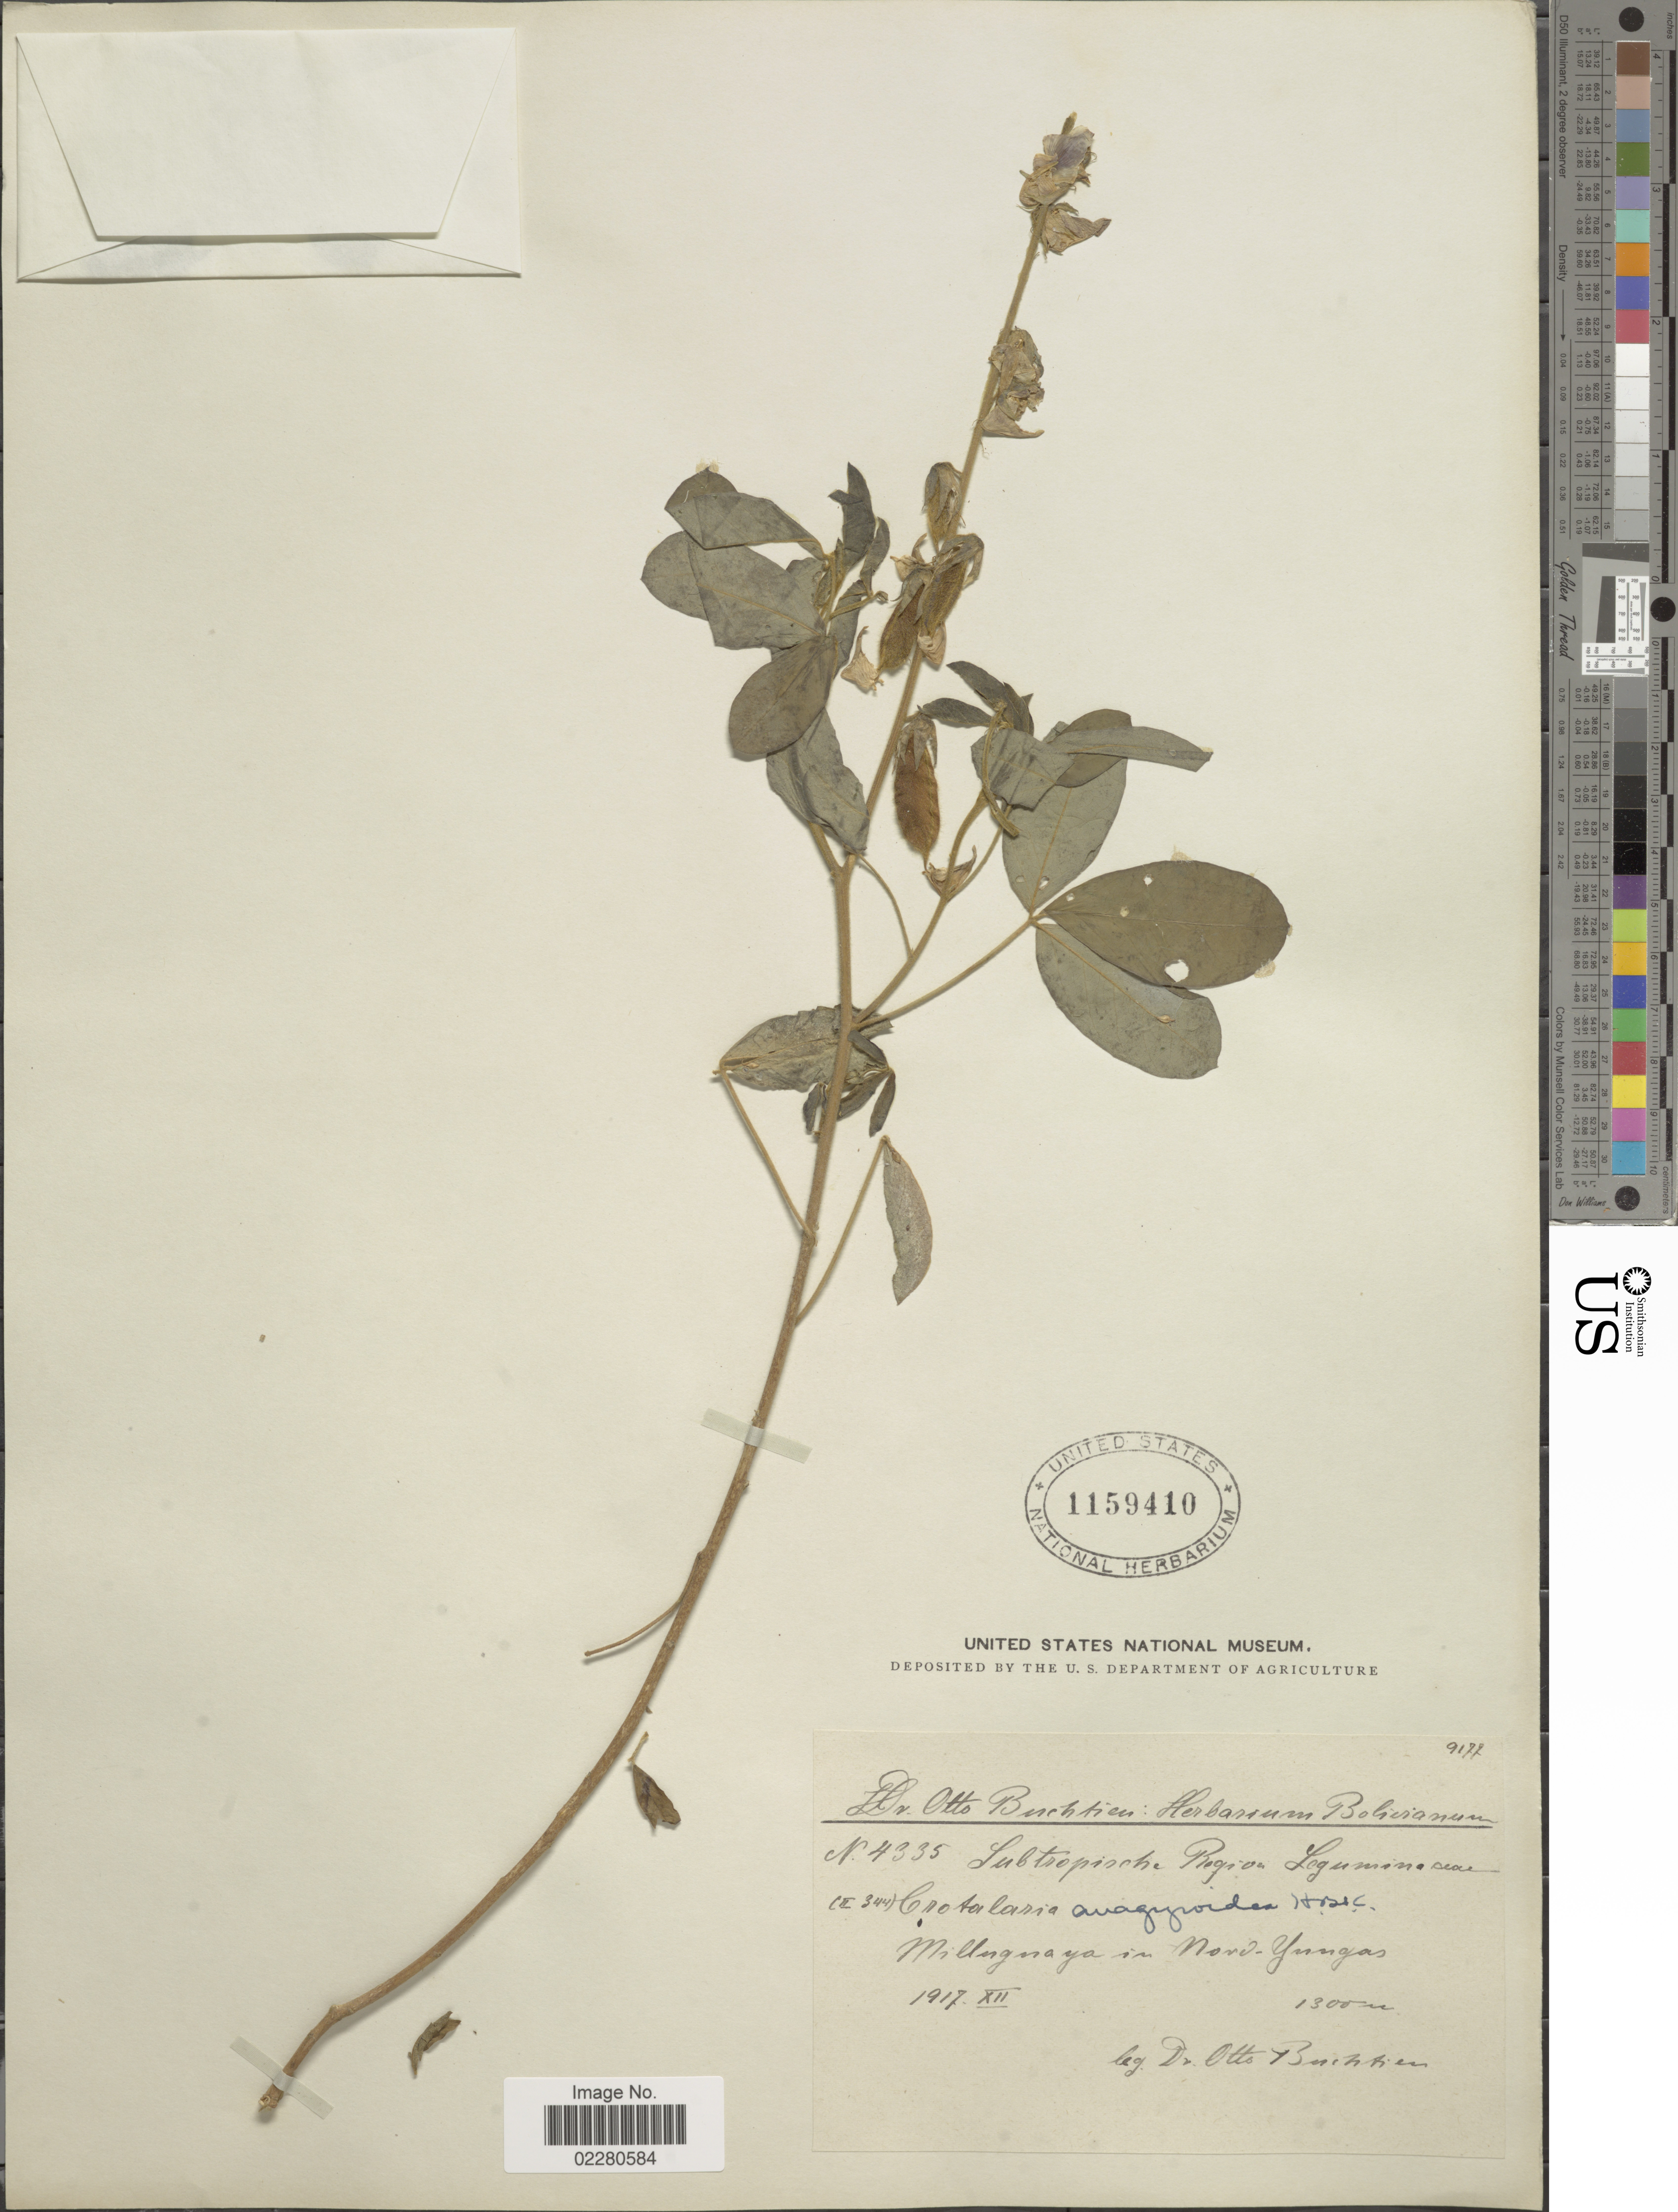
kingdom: Plantae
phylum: Tracheophyta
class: Magnoliopsida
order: Fabales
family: Fabaceae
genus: Crotalaria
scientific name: Crotalaria anagyroides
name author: Kunth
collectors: O. Buchtien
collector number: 9177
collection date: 1917-12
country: Bolivia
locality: Milluguaya in Nord-Yungas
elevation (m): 1300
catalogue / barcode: US 1159410